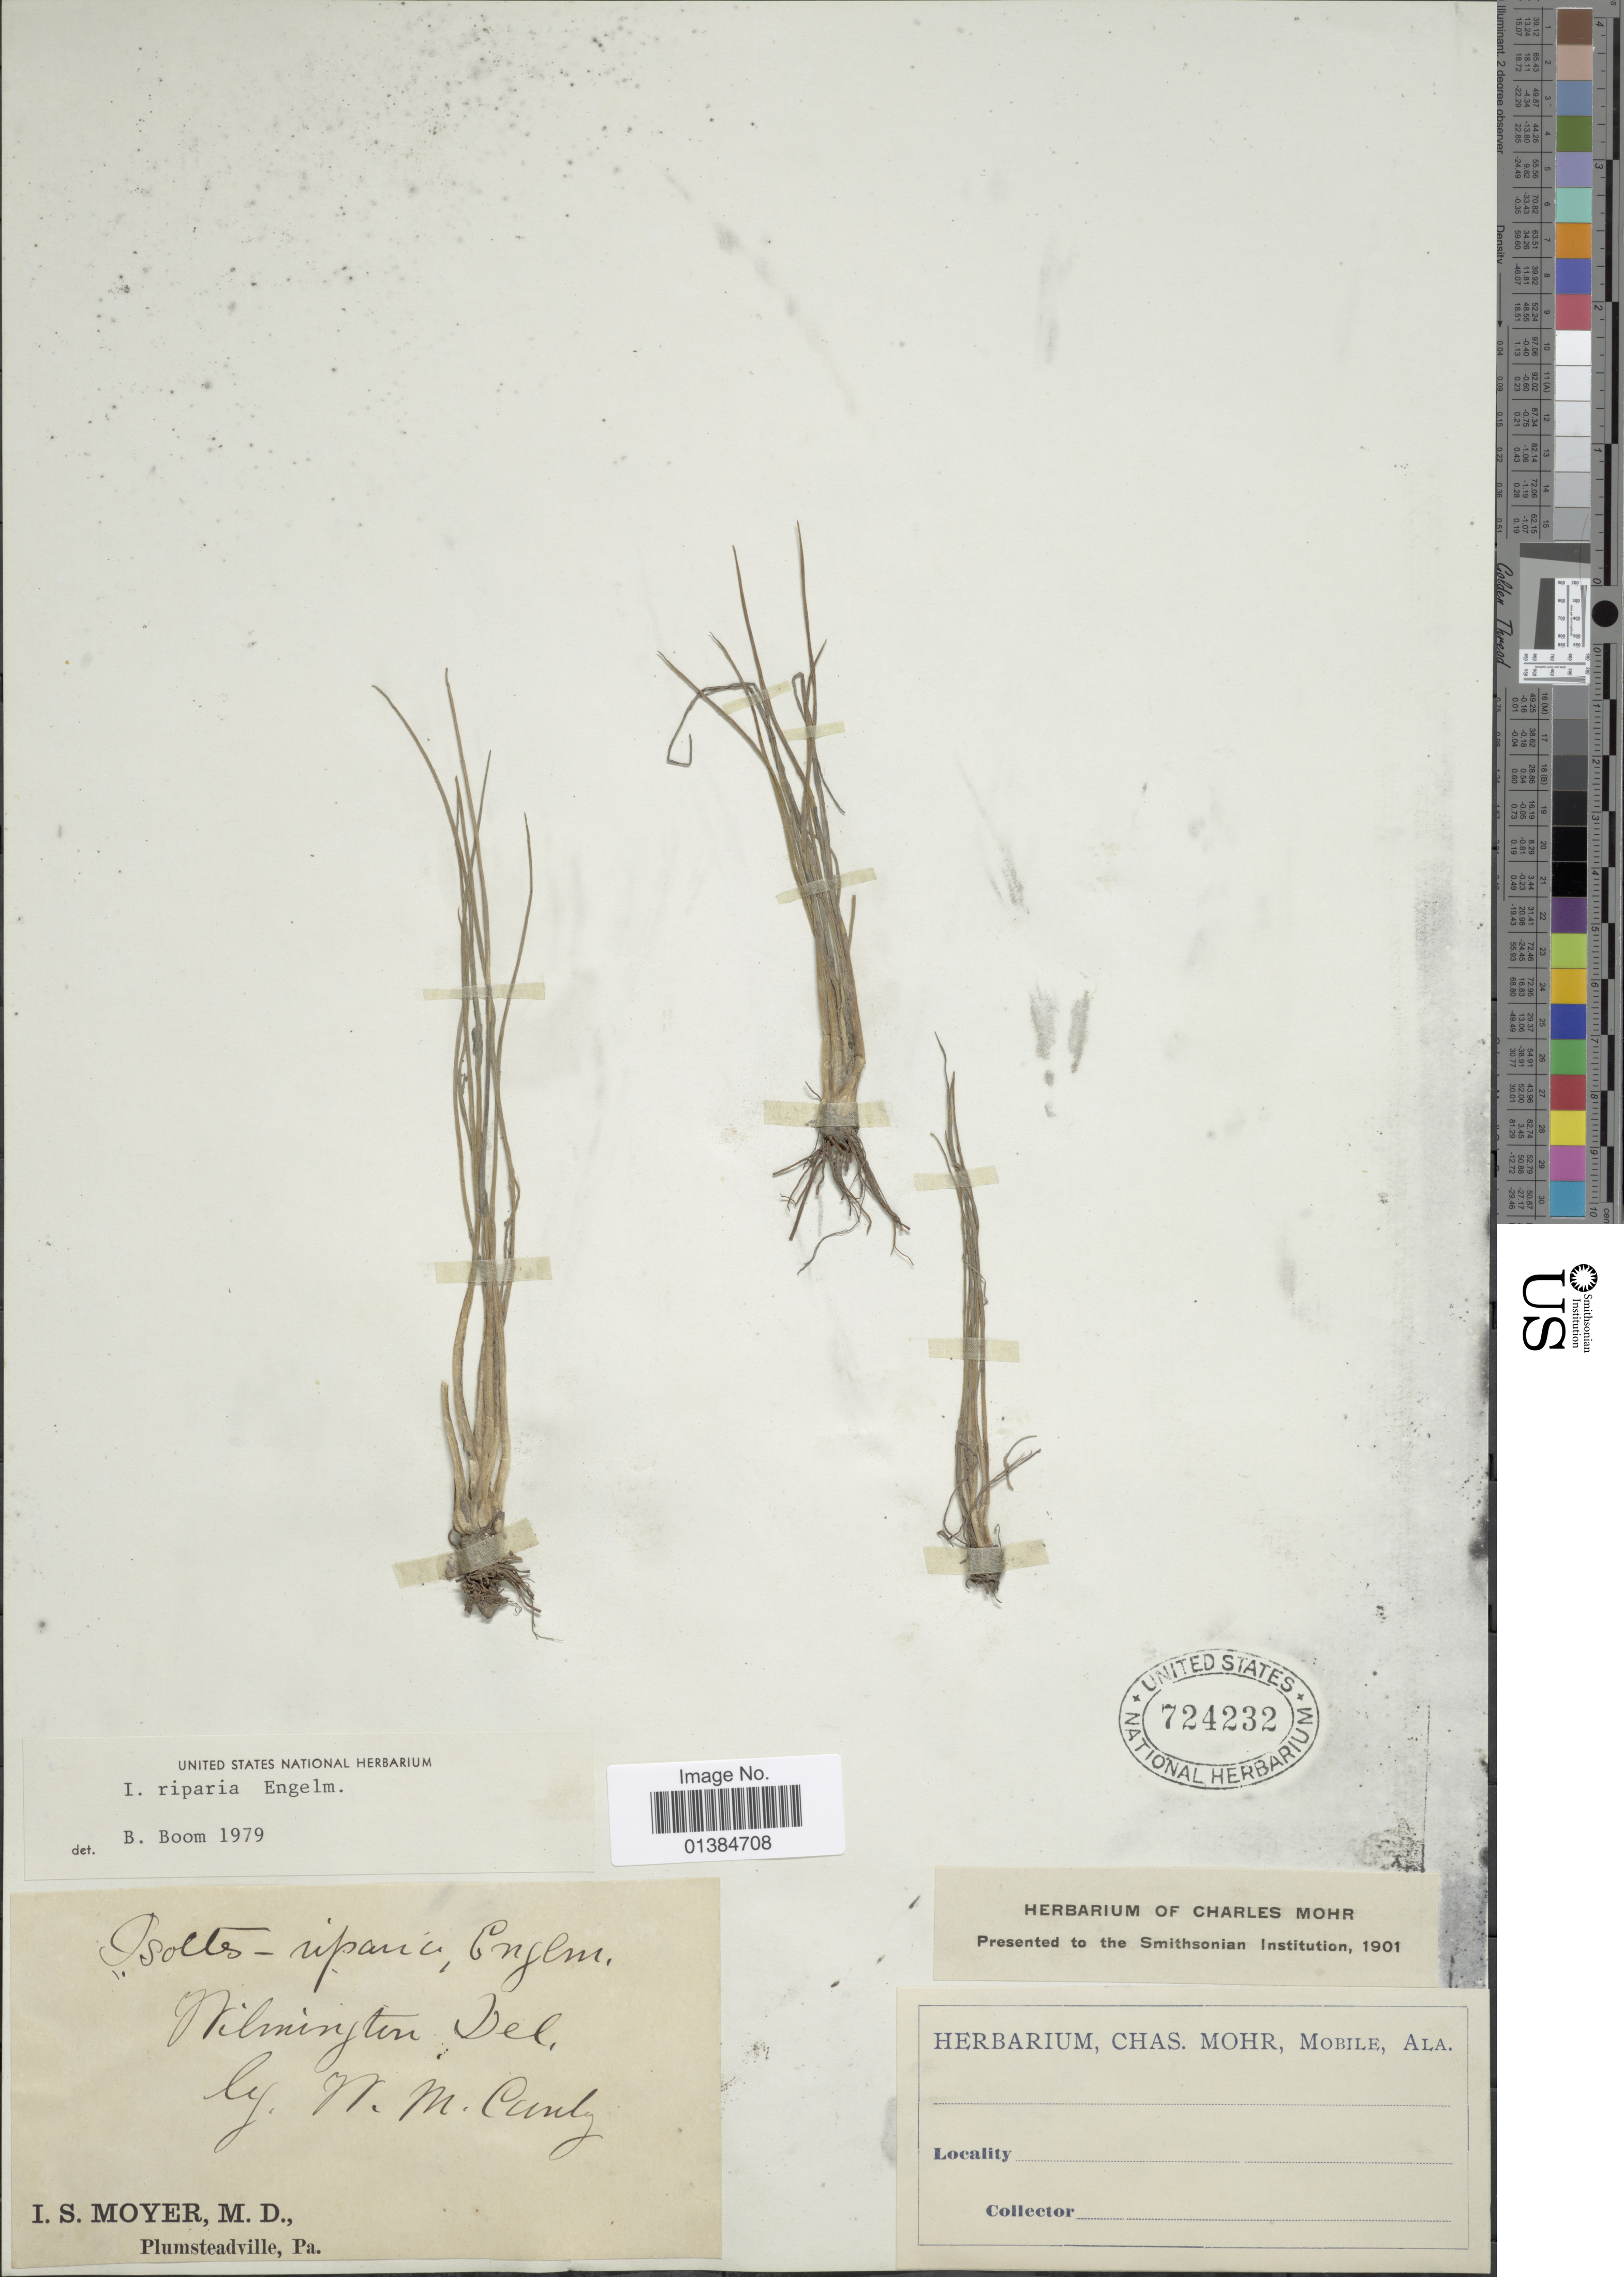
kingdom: Plantae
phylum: Tracheophyta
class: Lycopodiopsida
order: Isoetales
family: Isoetaceae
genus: Isoetes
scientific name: Isoetes riparia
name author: Engelm. ex A. Braun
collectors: W. M. Canby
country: United States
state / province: Delaware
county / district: New Castle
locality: Wilmington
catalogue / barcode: US 724232